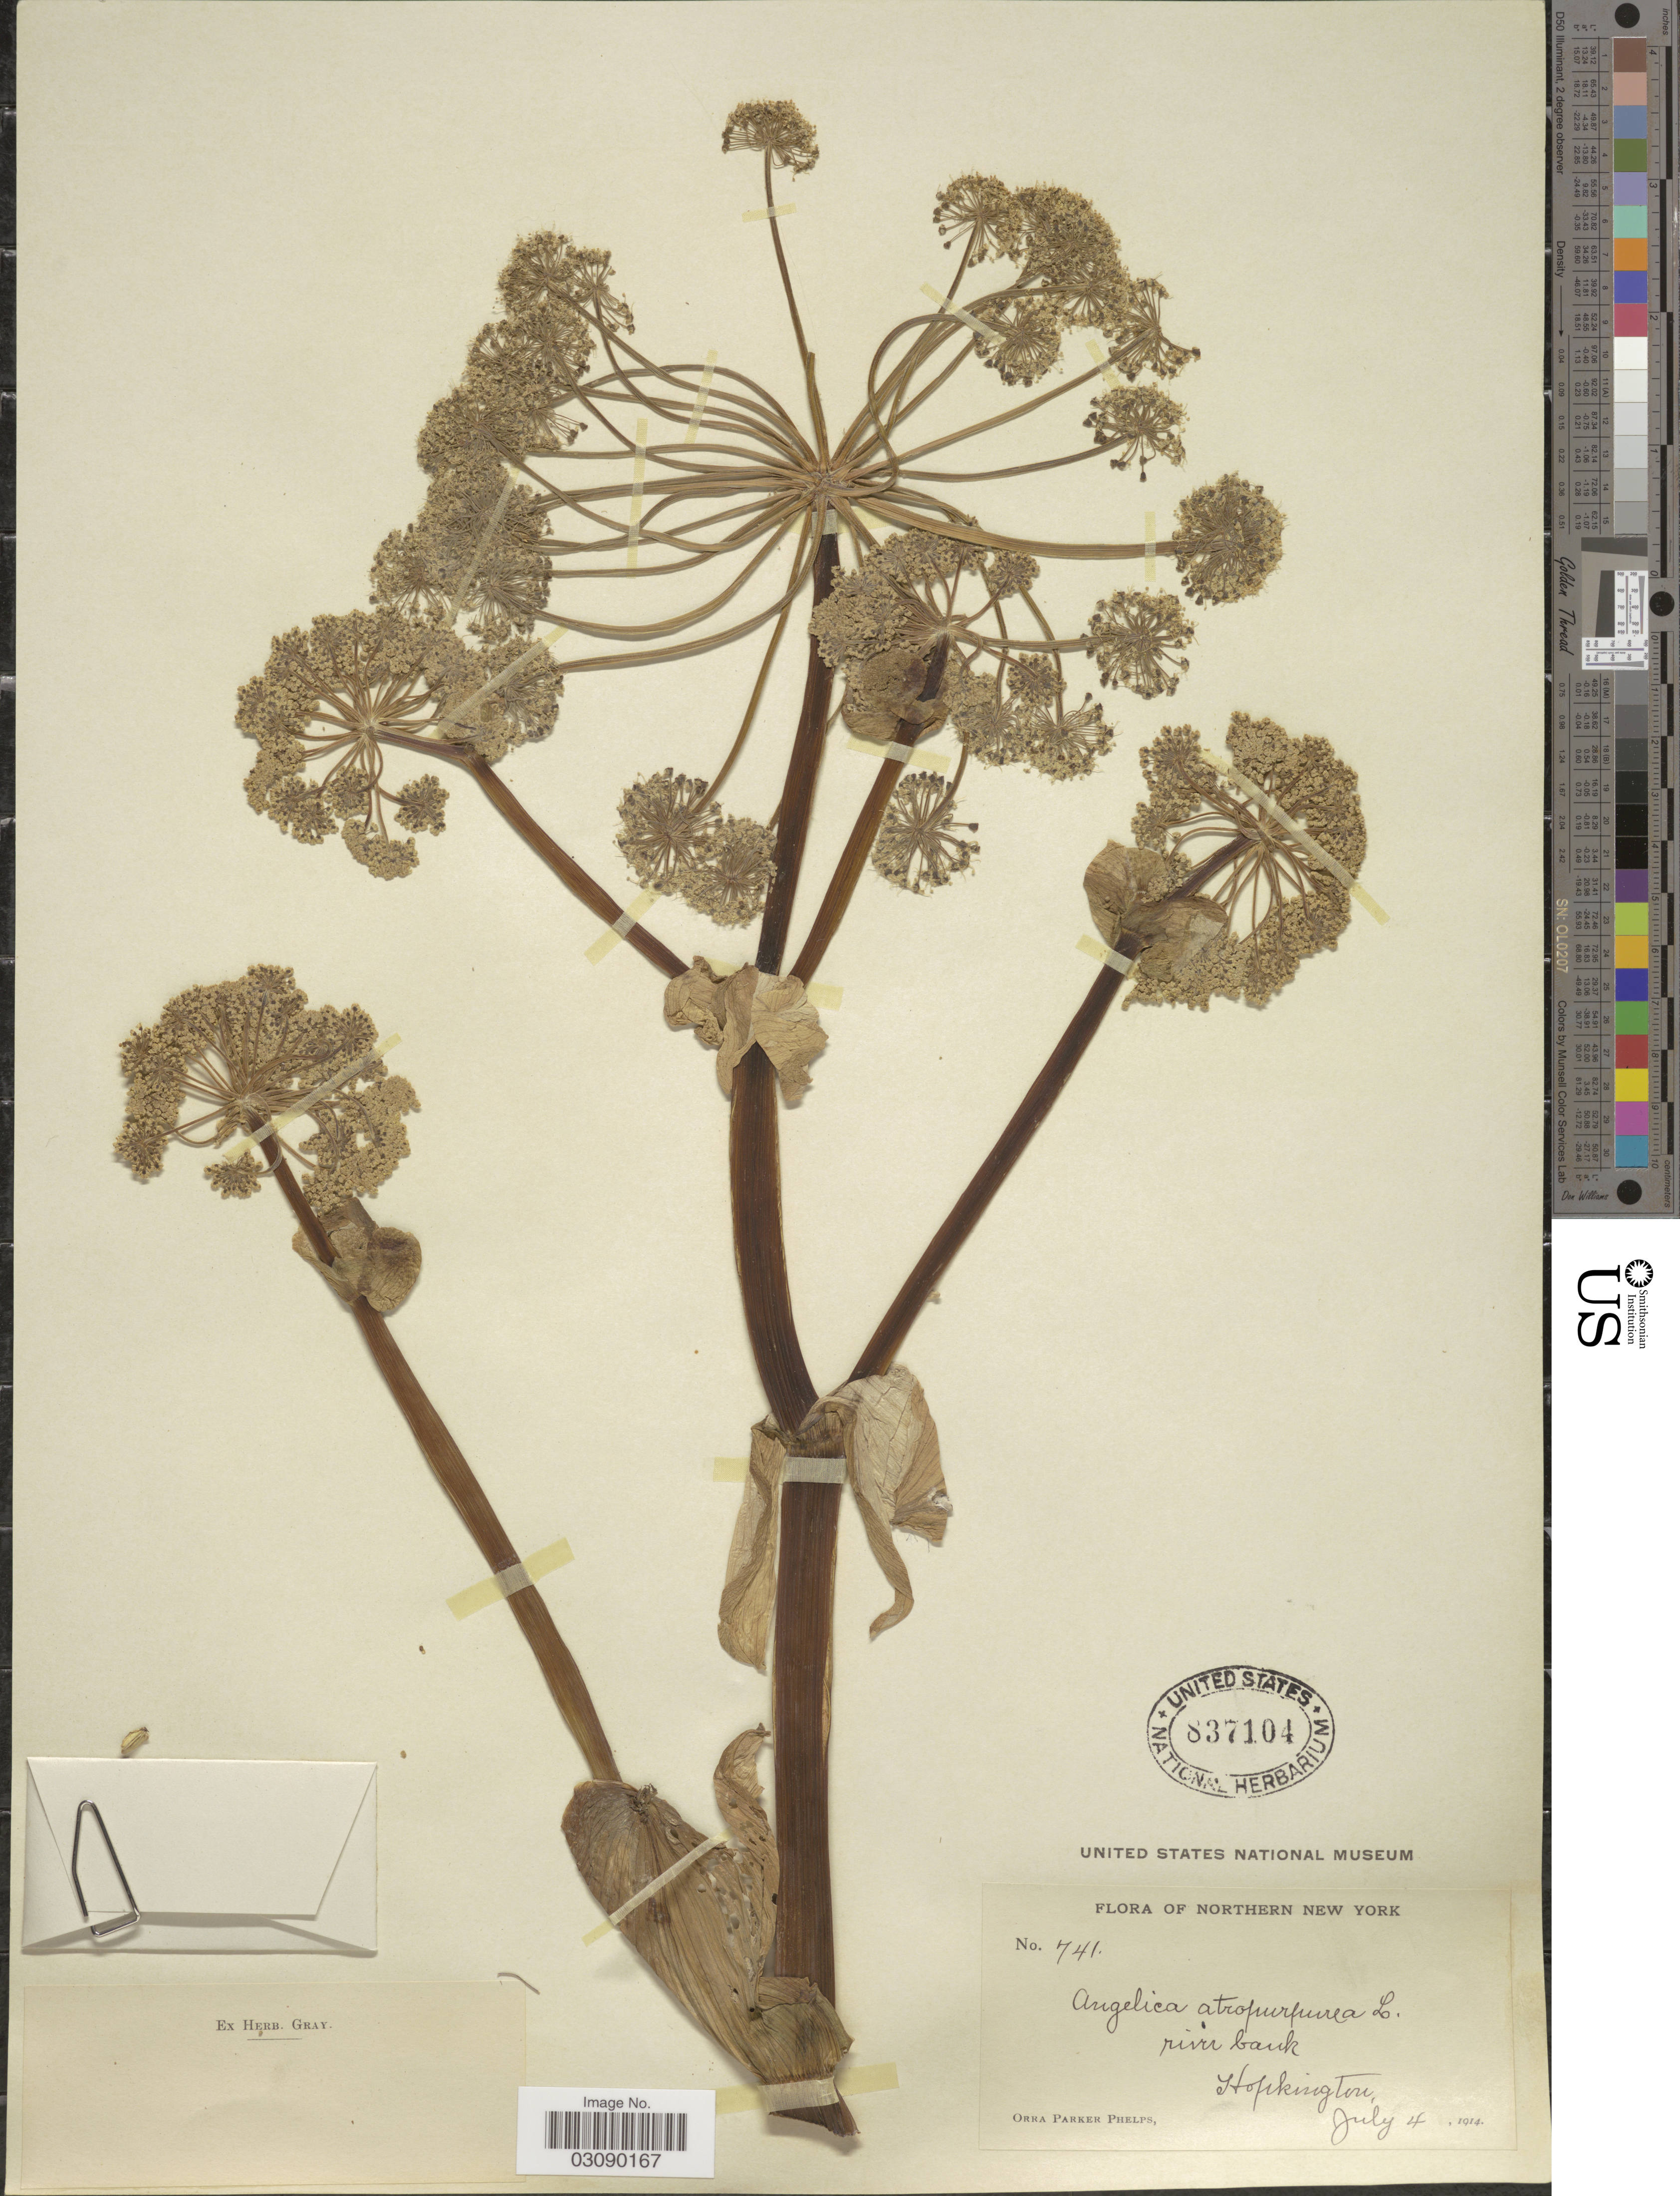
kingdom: Plantae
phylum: Tracheophyta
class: Magnoliopsida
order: Apiales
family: Apiaceae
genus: Angelica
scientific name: Angelica atropurpurea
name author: L.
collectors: O. P. Phelps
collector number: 741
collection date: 1914-07-04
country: United States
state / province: New York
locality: Northern New York. River bank, Hopkington.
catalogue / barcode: US 837104